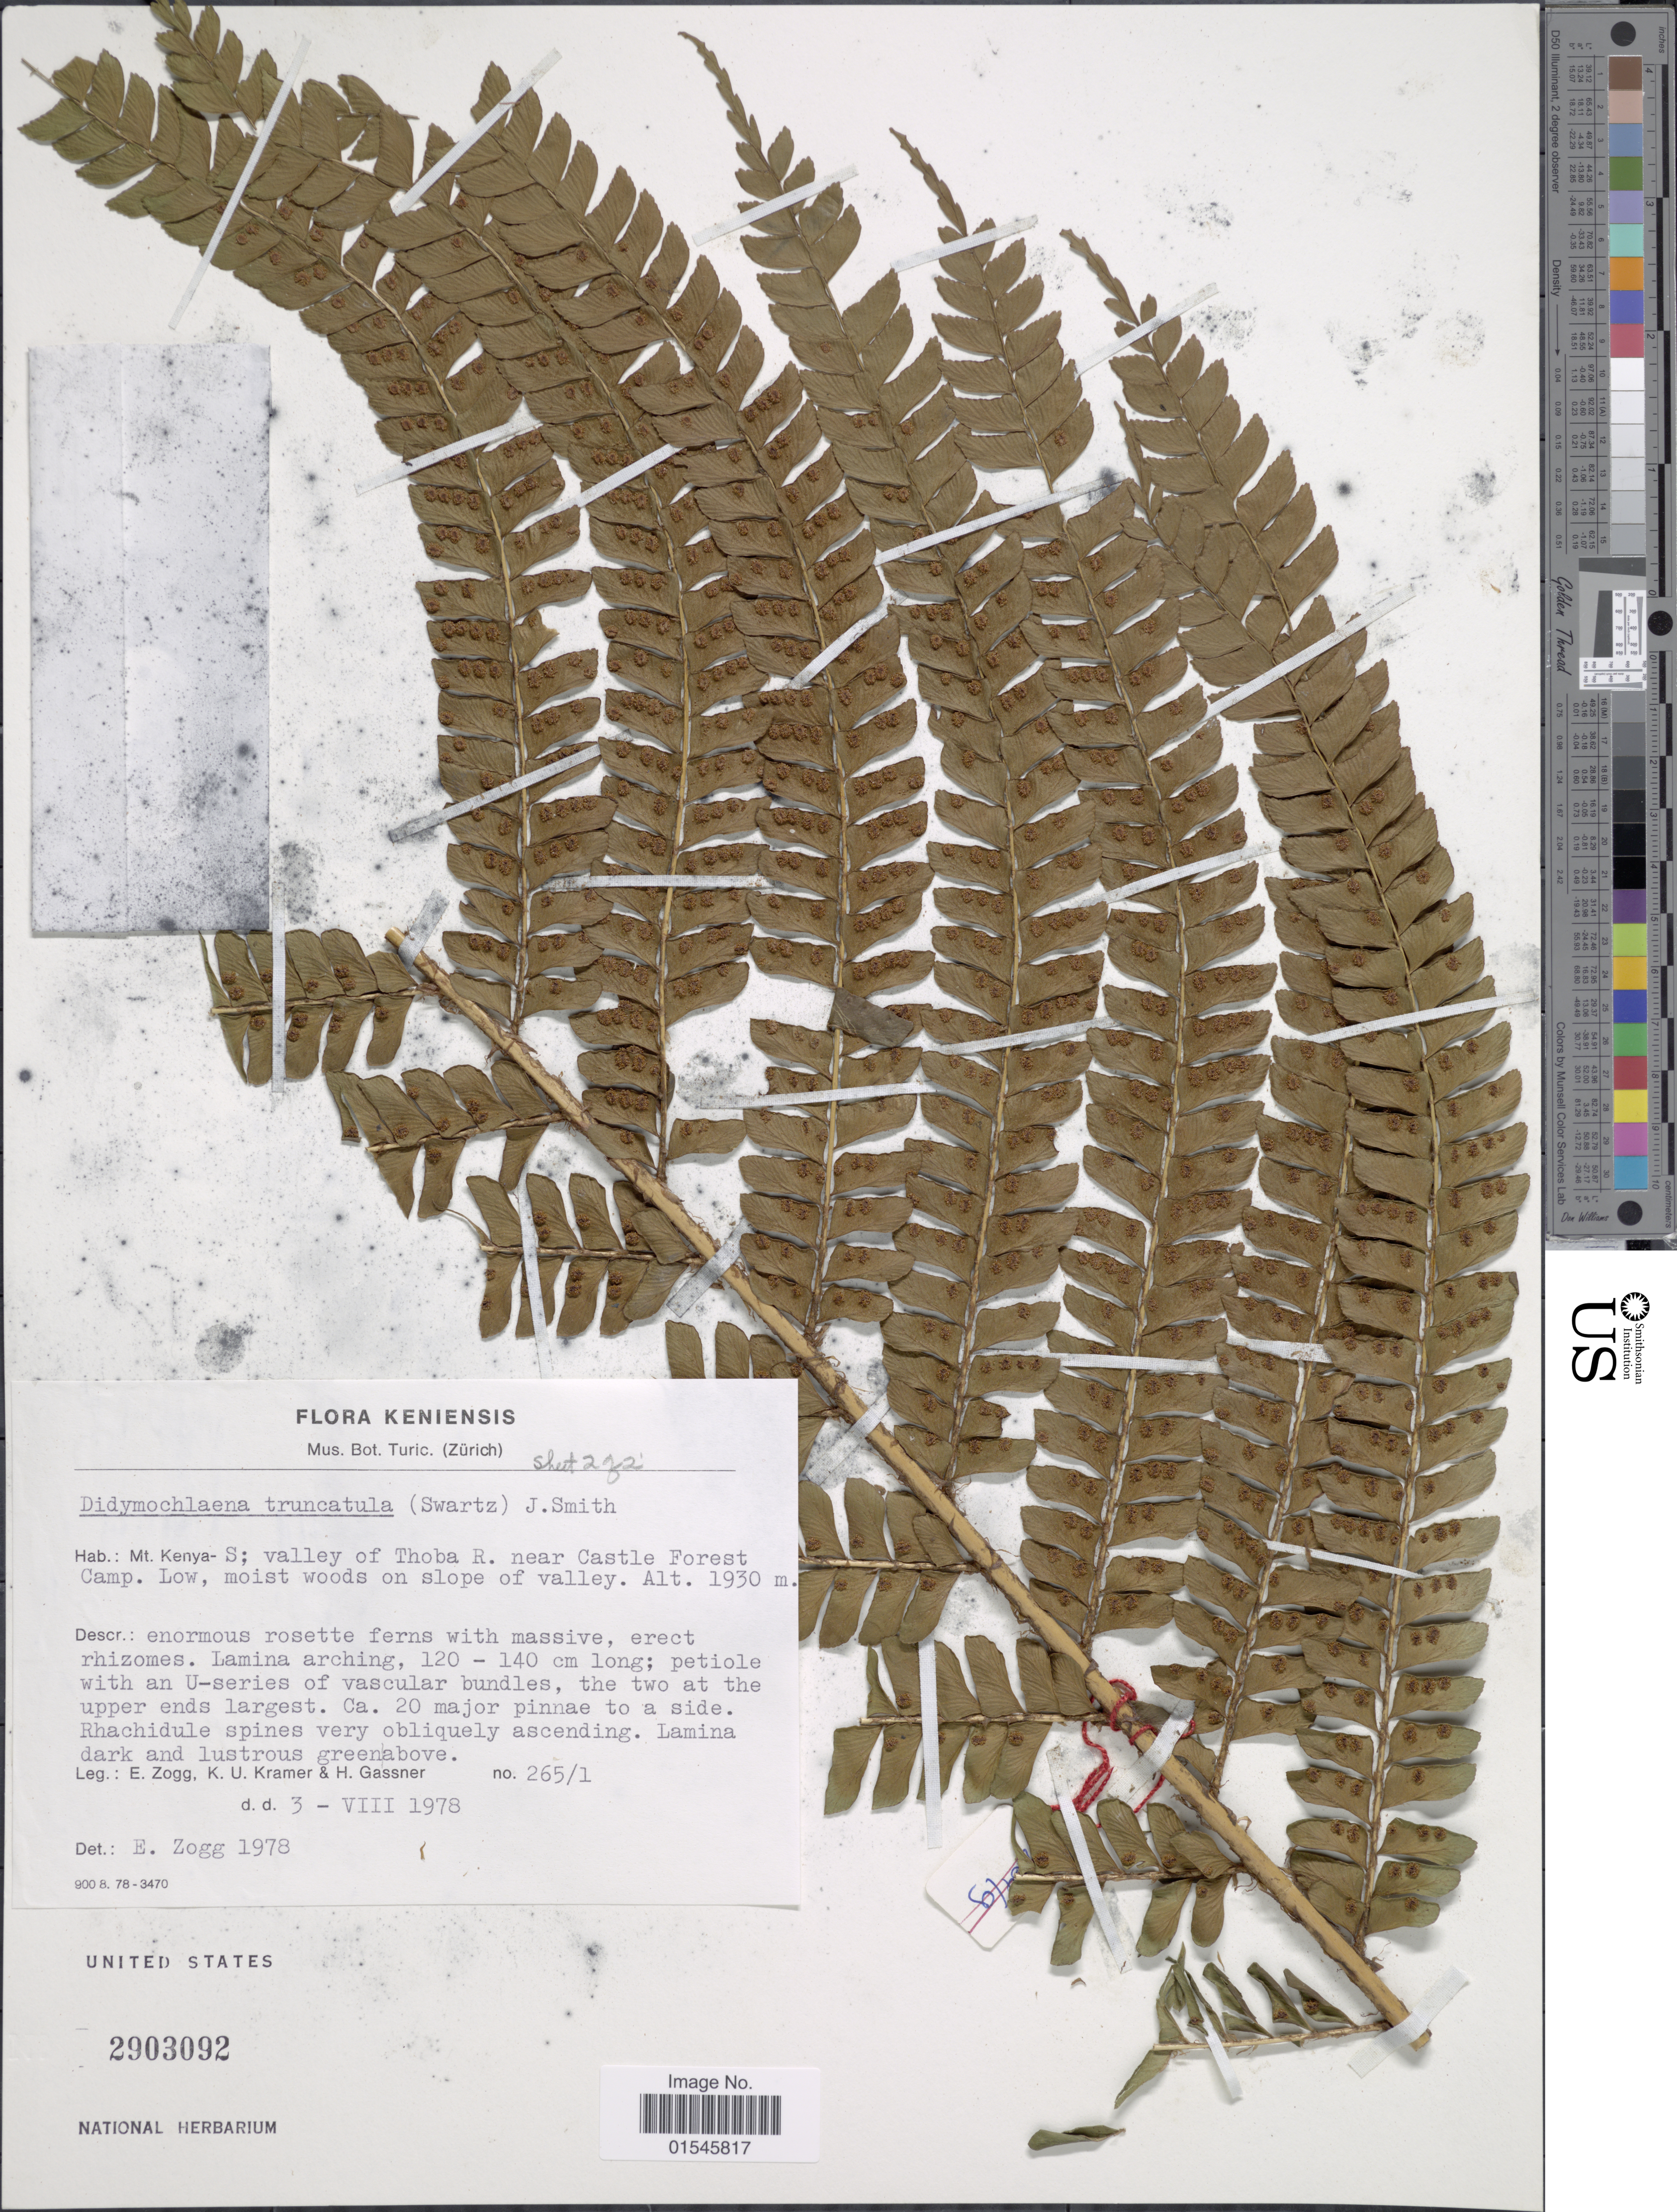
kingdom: Plantae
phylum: Tracheophyta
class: Polypodiopsida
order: Polypodiales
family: Didymochlaenaceae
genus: Didymochlaena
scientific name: Didymochlaena truncatula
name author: (Sw.) J. Sm.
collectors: E. Zogg, K. U. Kramer & H. Gassner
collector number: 265/1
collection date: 1978-08-03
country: Kenya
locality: Mt. Kenya-S; valley of Thoba R. near Castle Forest Camp. Low, moist woods on slope of valley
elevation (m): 1930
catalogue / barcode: US 2903092